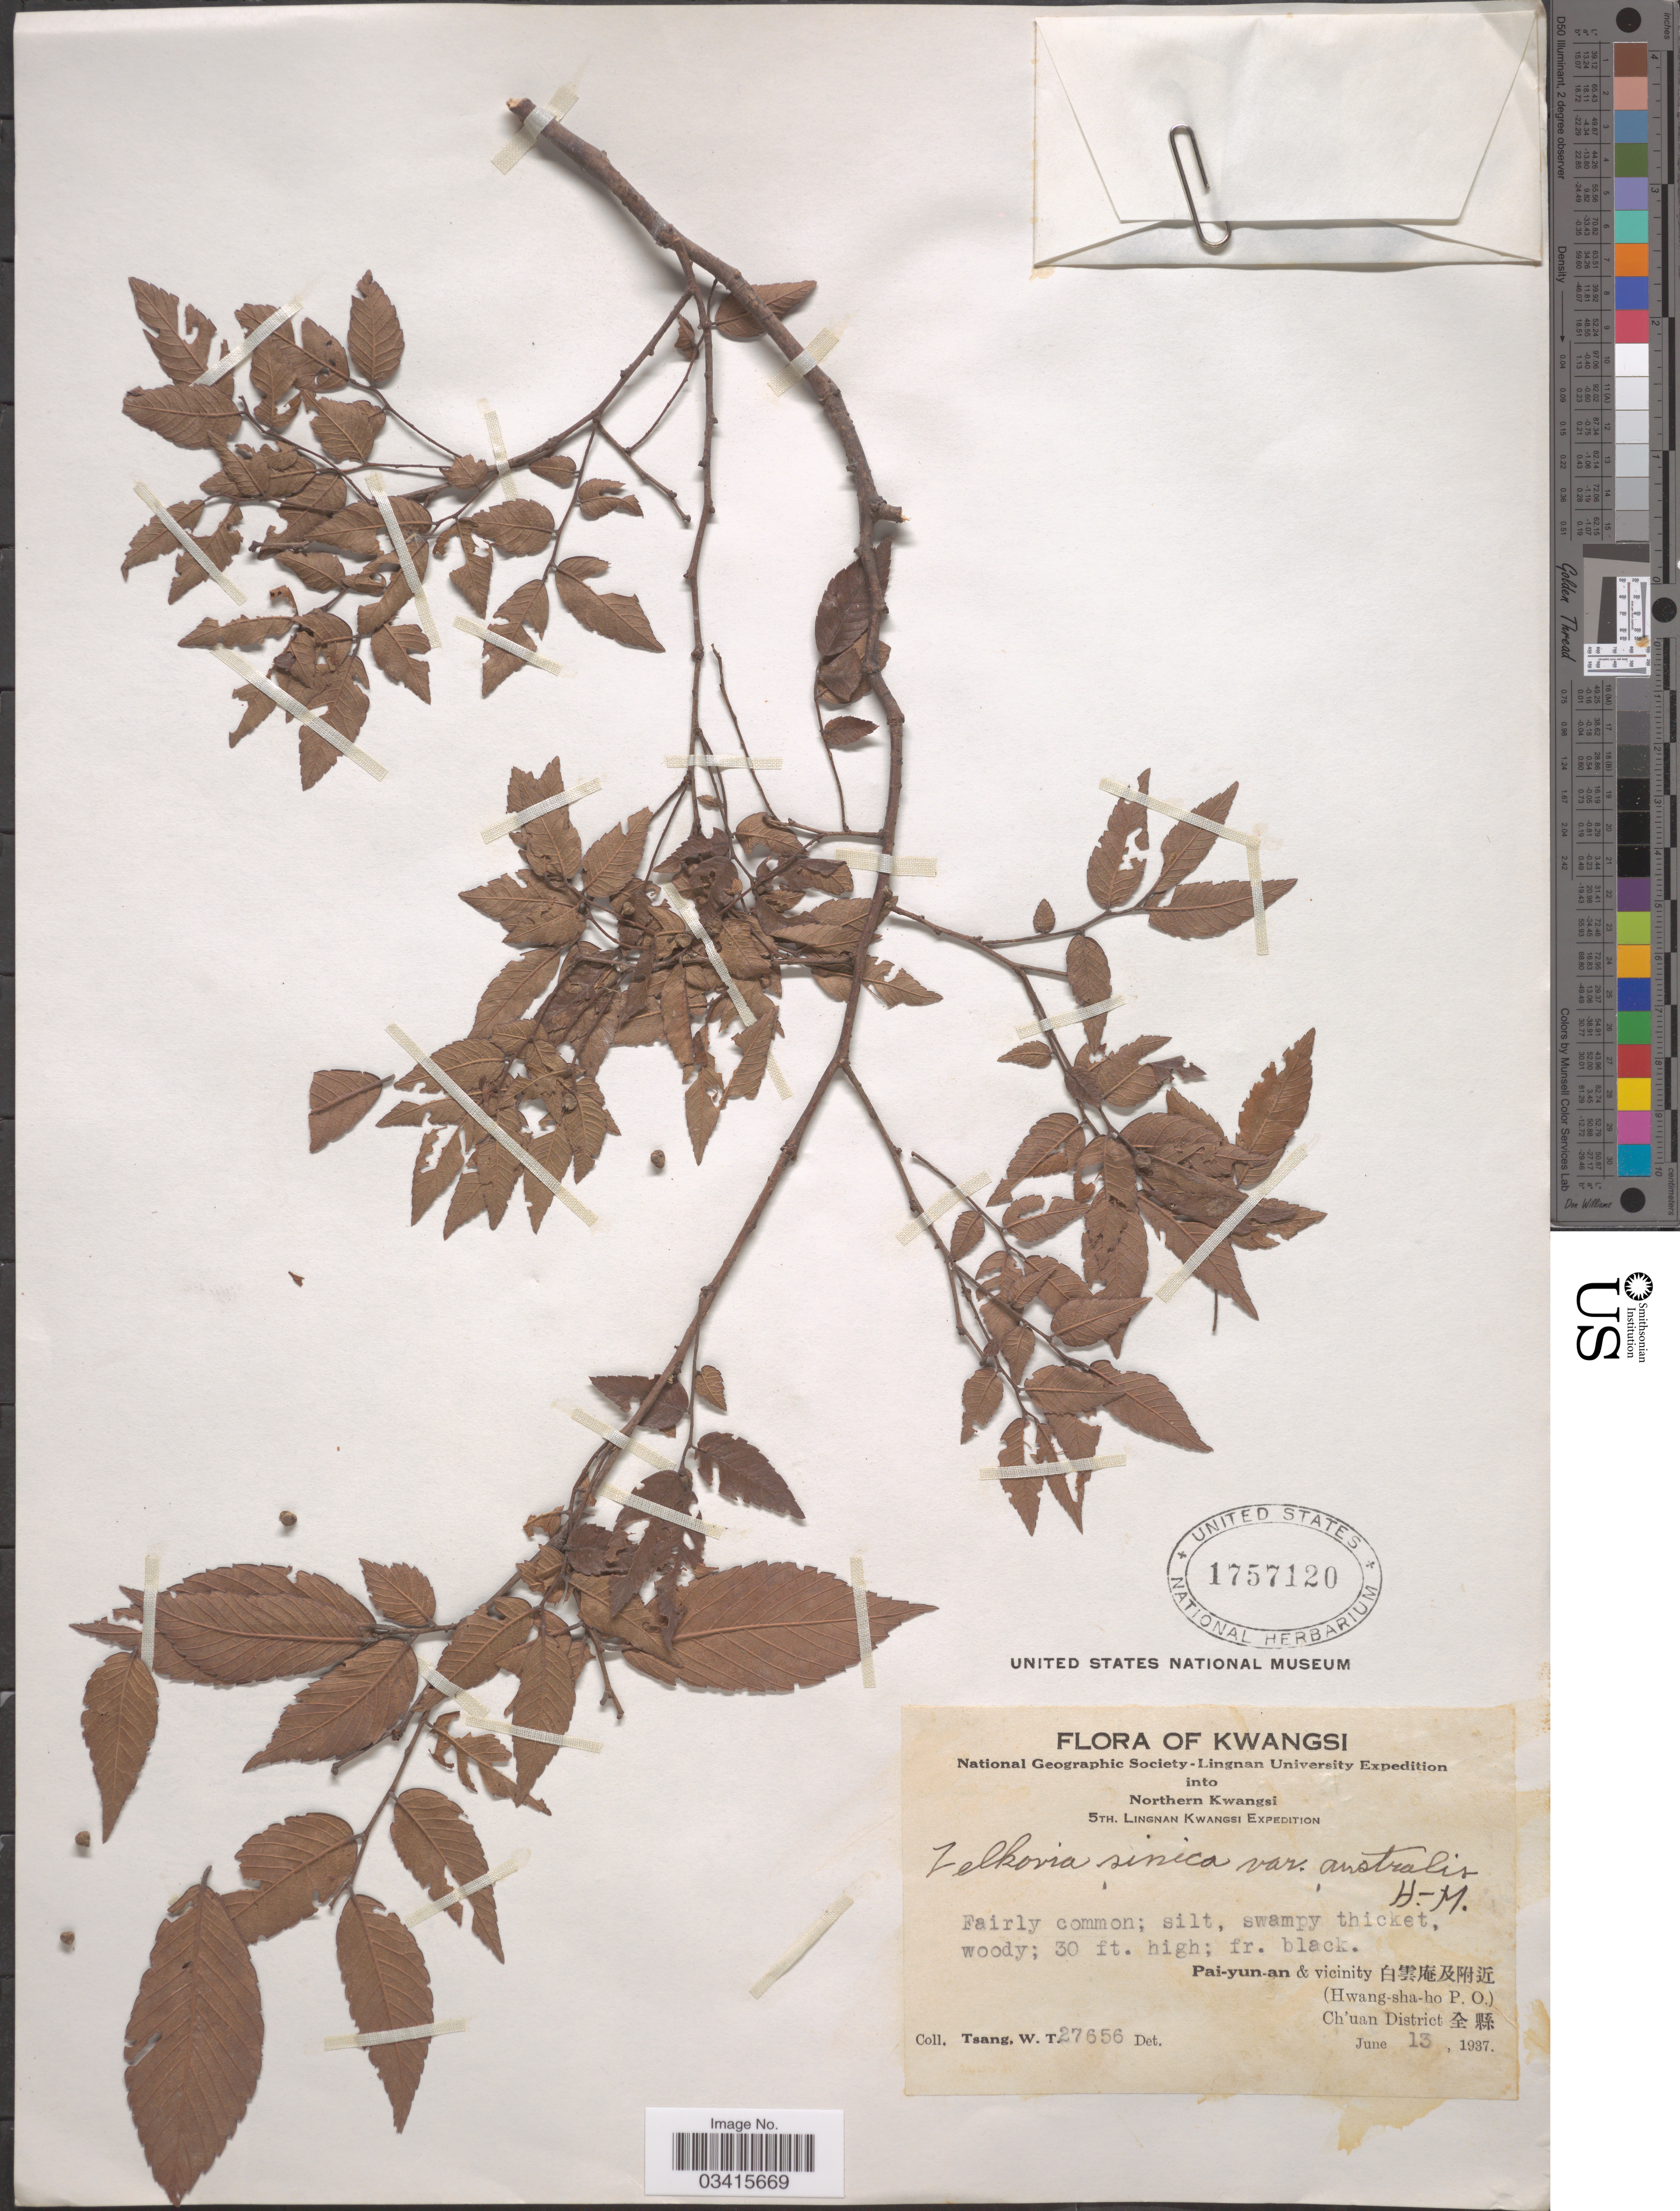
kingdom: Plantae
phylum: Tracheophyta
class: Magnoliopsida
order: Rosales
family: Ulmaceae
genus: Zelkova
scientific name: Zelkova sinica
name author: C.K. Schneid. in Sarg.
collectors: W. T. Tsang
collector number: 27656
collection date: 1937-06-13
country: China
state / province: Guangxi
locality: Northern Kwangsi. Pai-yun-an & vicinity X, (Hwang-sha-ho P.O.) Ch'uan District X.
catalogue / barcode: US 1757120